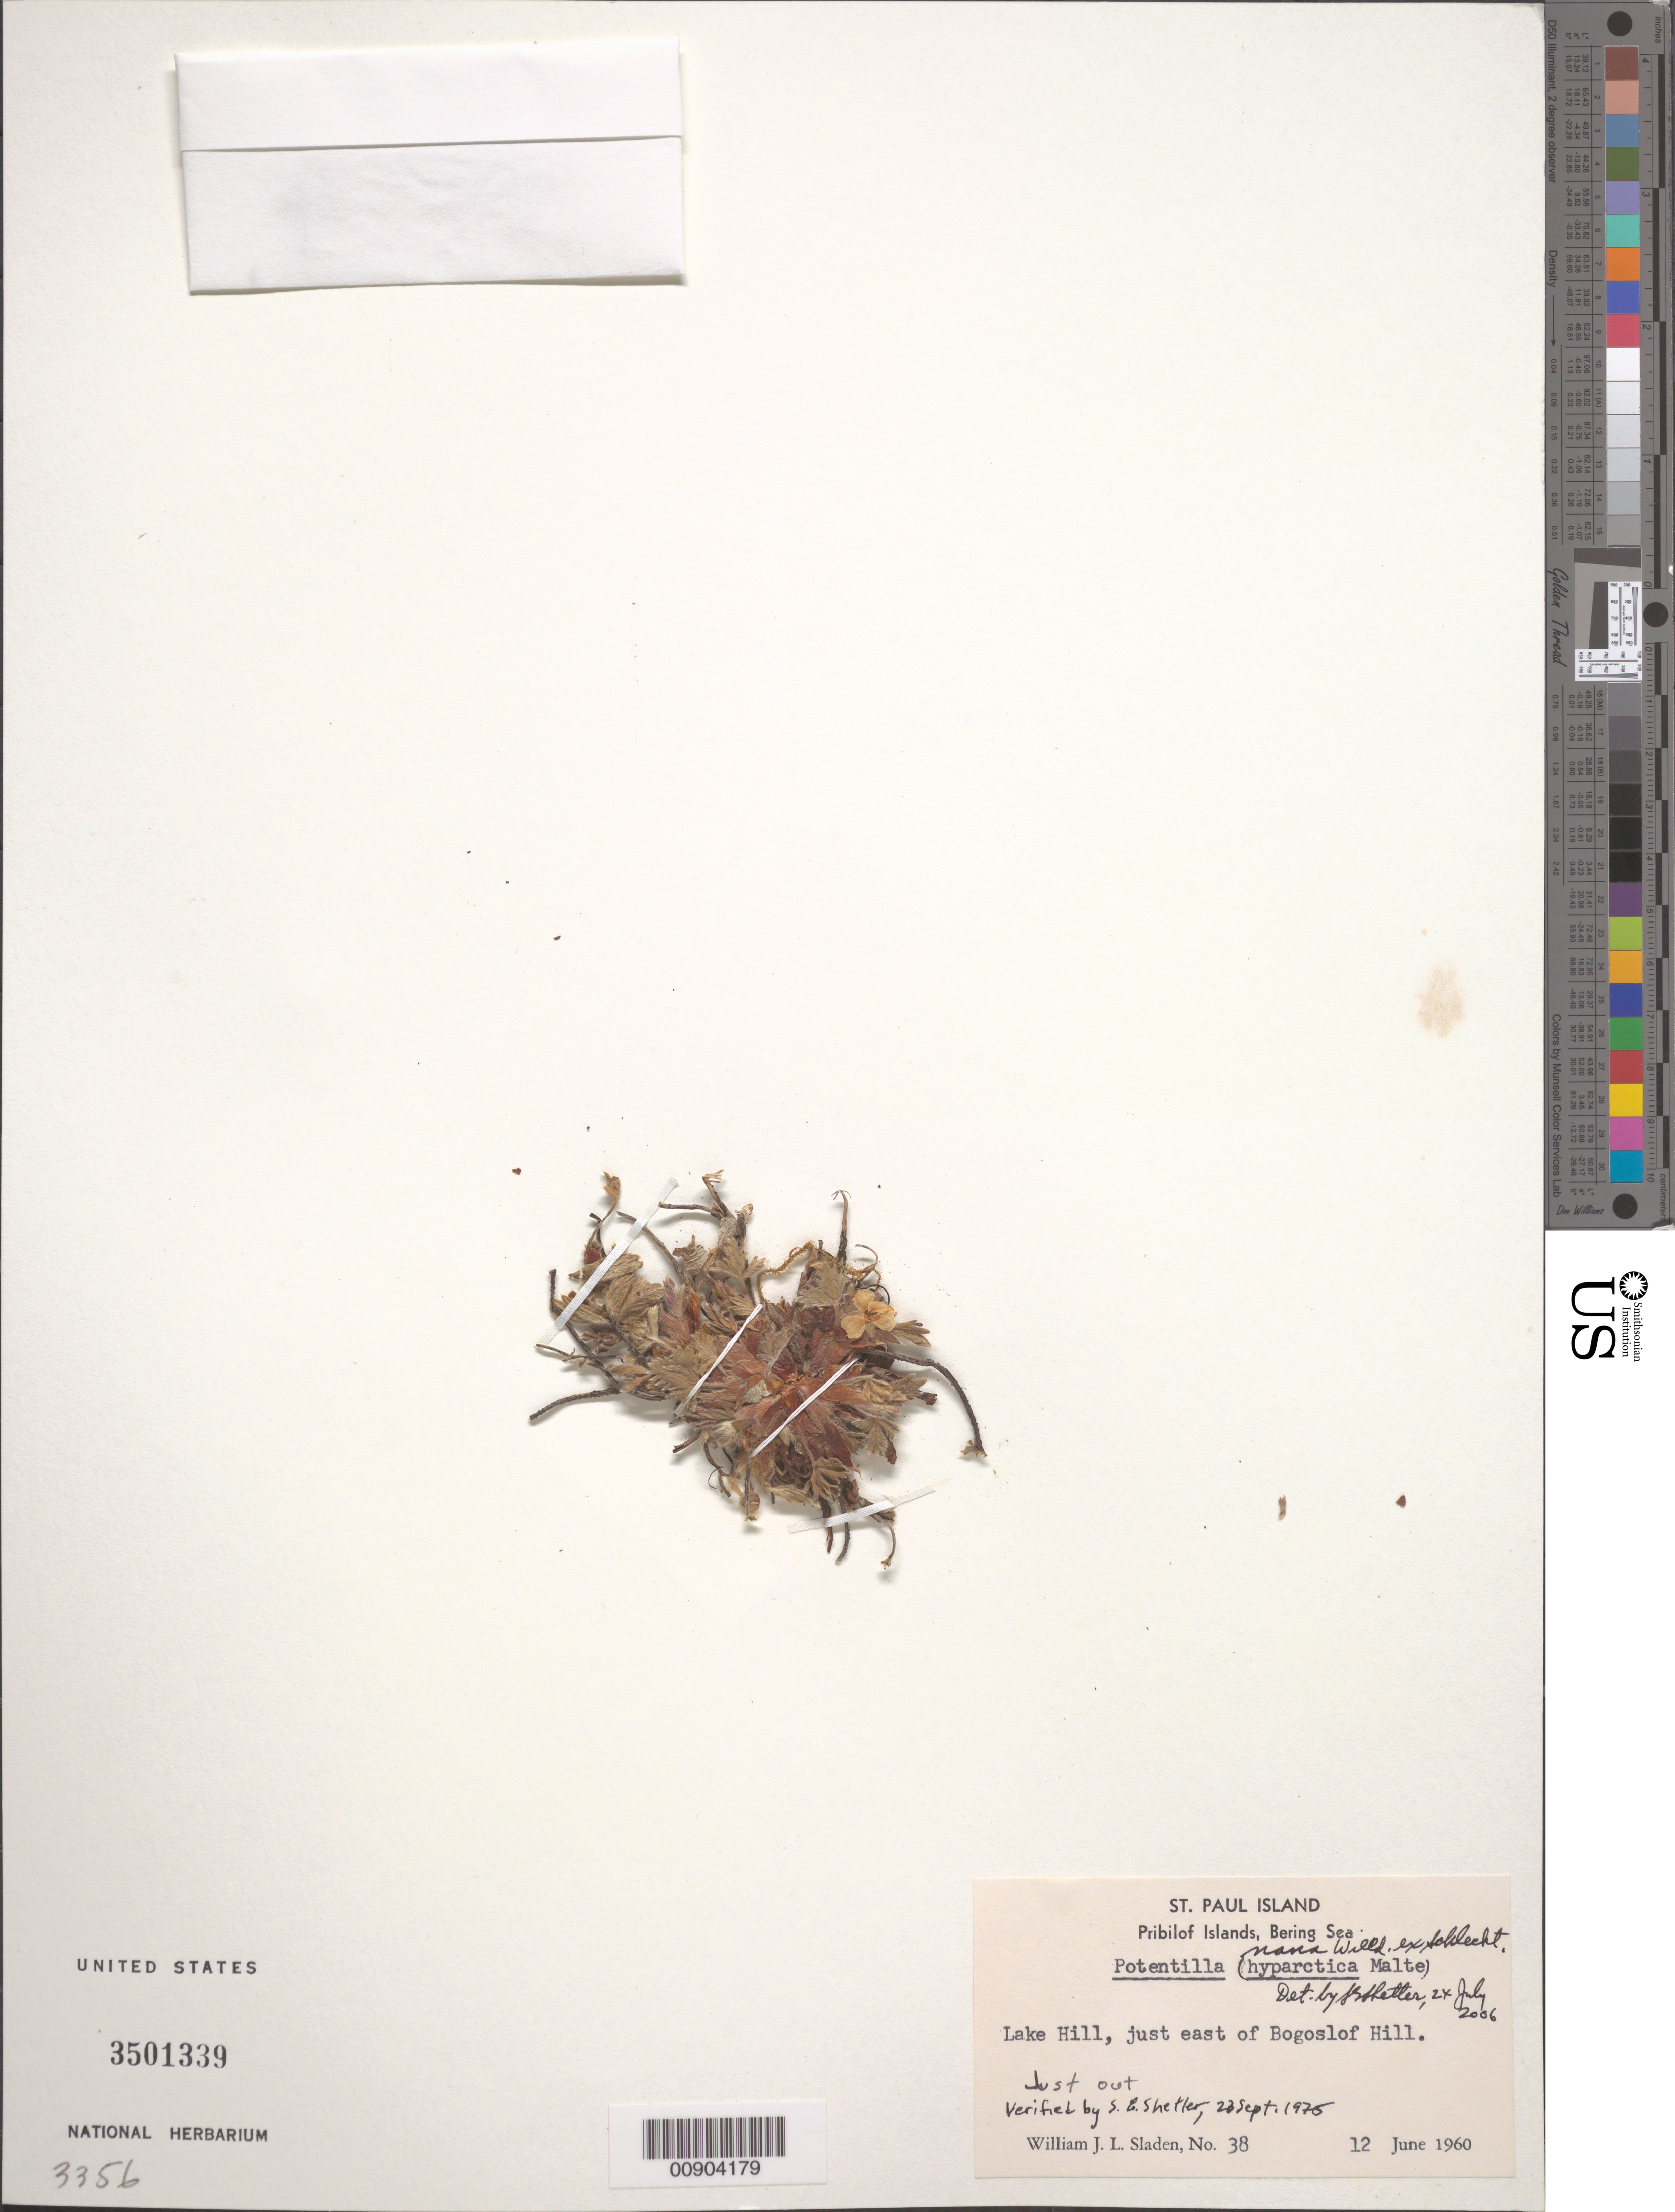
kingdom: Plantae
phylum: Tracheophyta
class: Magnoliopsida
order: Rosales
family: Rosaceae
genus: Potentilla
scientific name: Potentilla hyparctica subsp. hyparctica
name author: Malte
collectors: W. Sladen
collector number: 38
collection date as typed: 12 Jun 1960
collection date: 1960-06-12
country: United States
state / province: Alaska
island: St. Paul Island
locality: Lake Hill, just east of Bogoslof Hill., Bering Sea, Pribilof Islands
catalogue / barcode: US 3501339